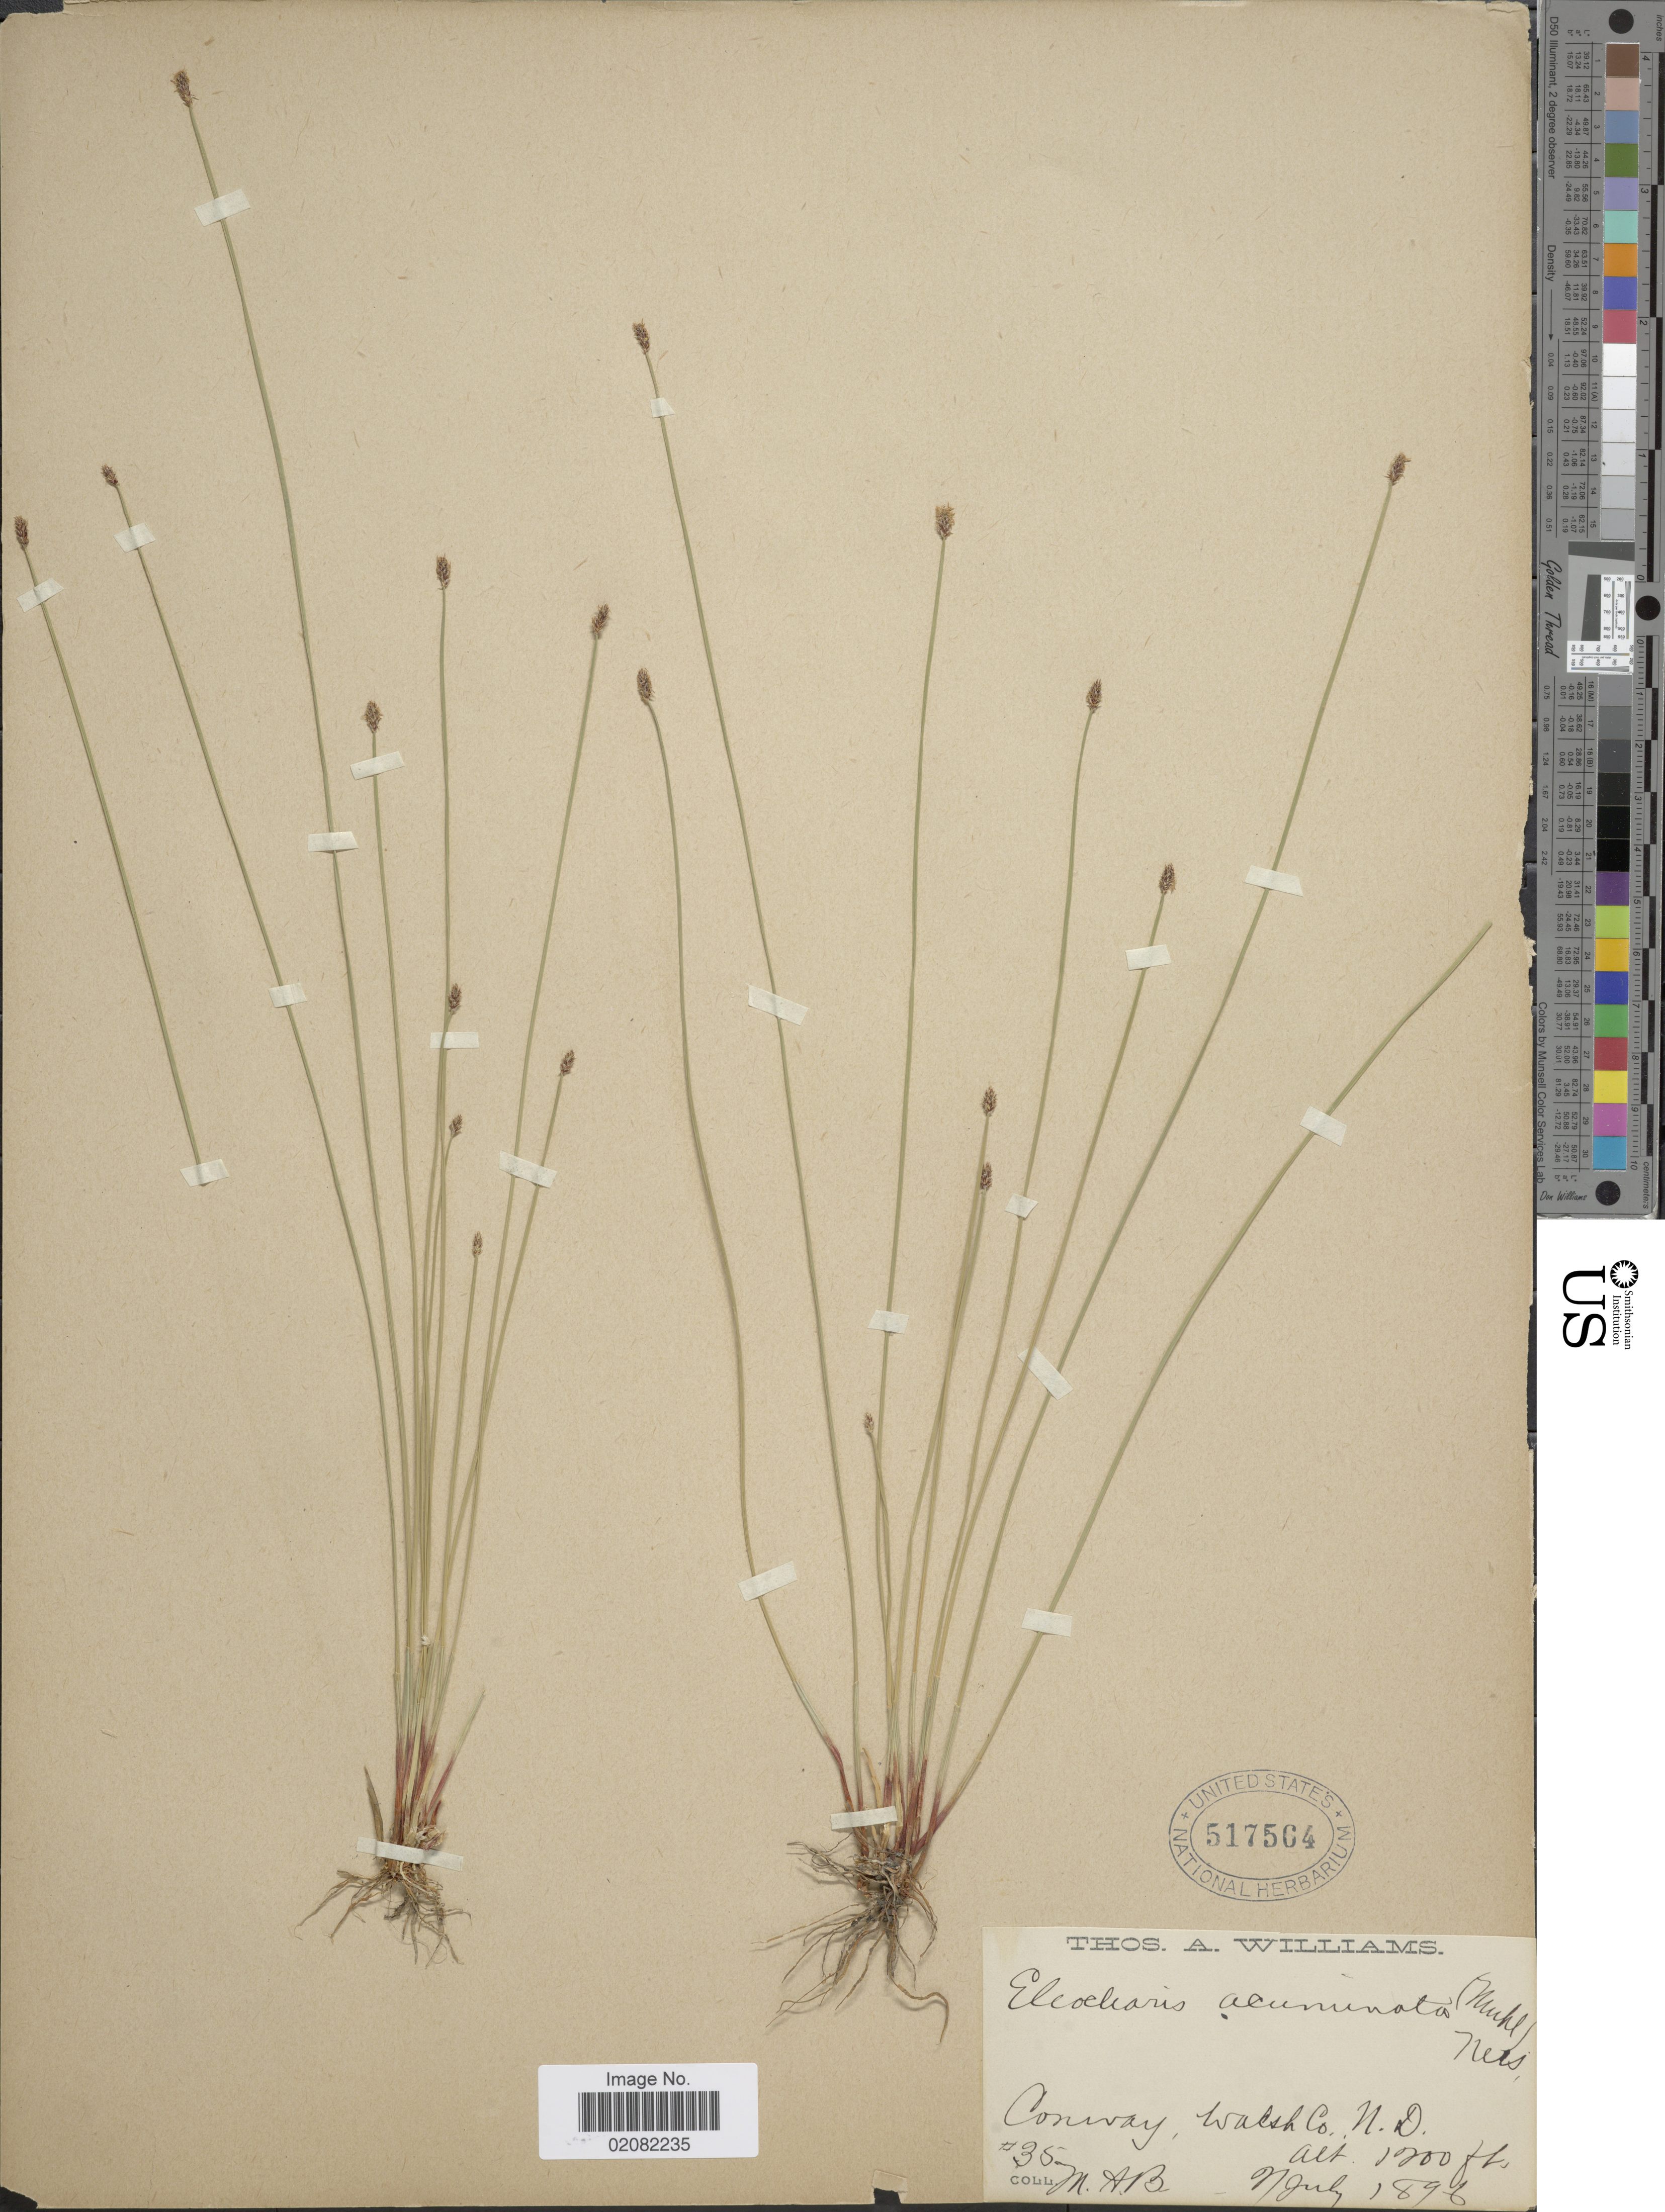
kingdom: Plantae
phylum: Tracheophyta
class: Liliopsida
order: Poales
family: Cyperaceae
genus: Eleocharis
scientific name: Eleocharis compressa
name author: Sull.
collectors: M. A. B.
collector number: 35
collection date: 1898-07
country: United States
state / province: North Dakota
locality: Cornway, Walsh Co.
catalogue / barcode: US 517564